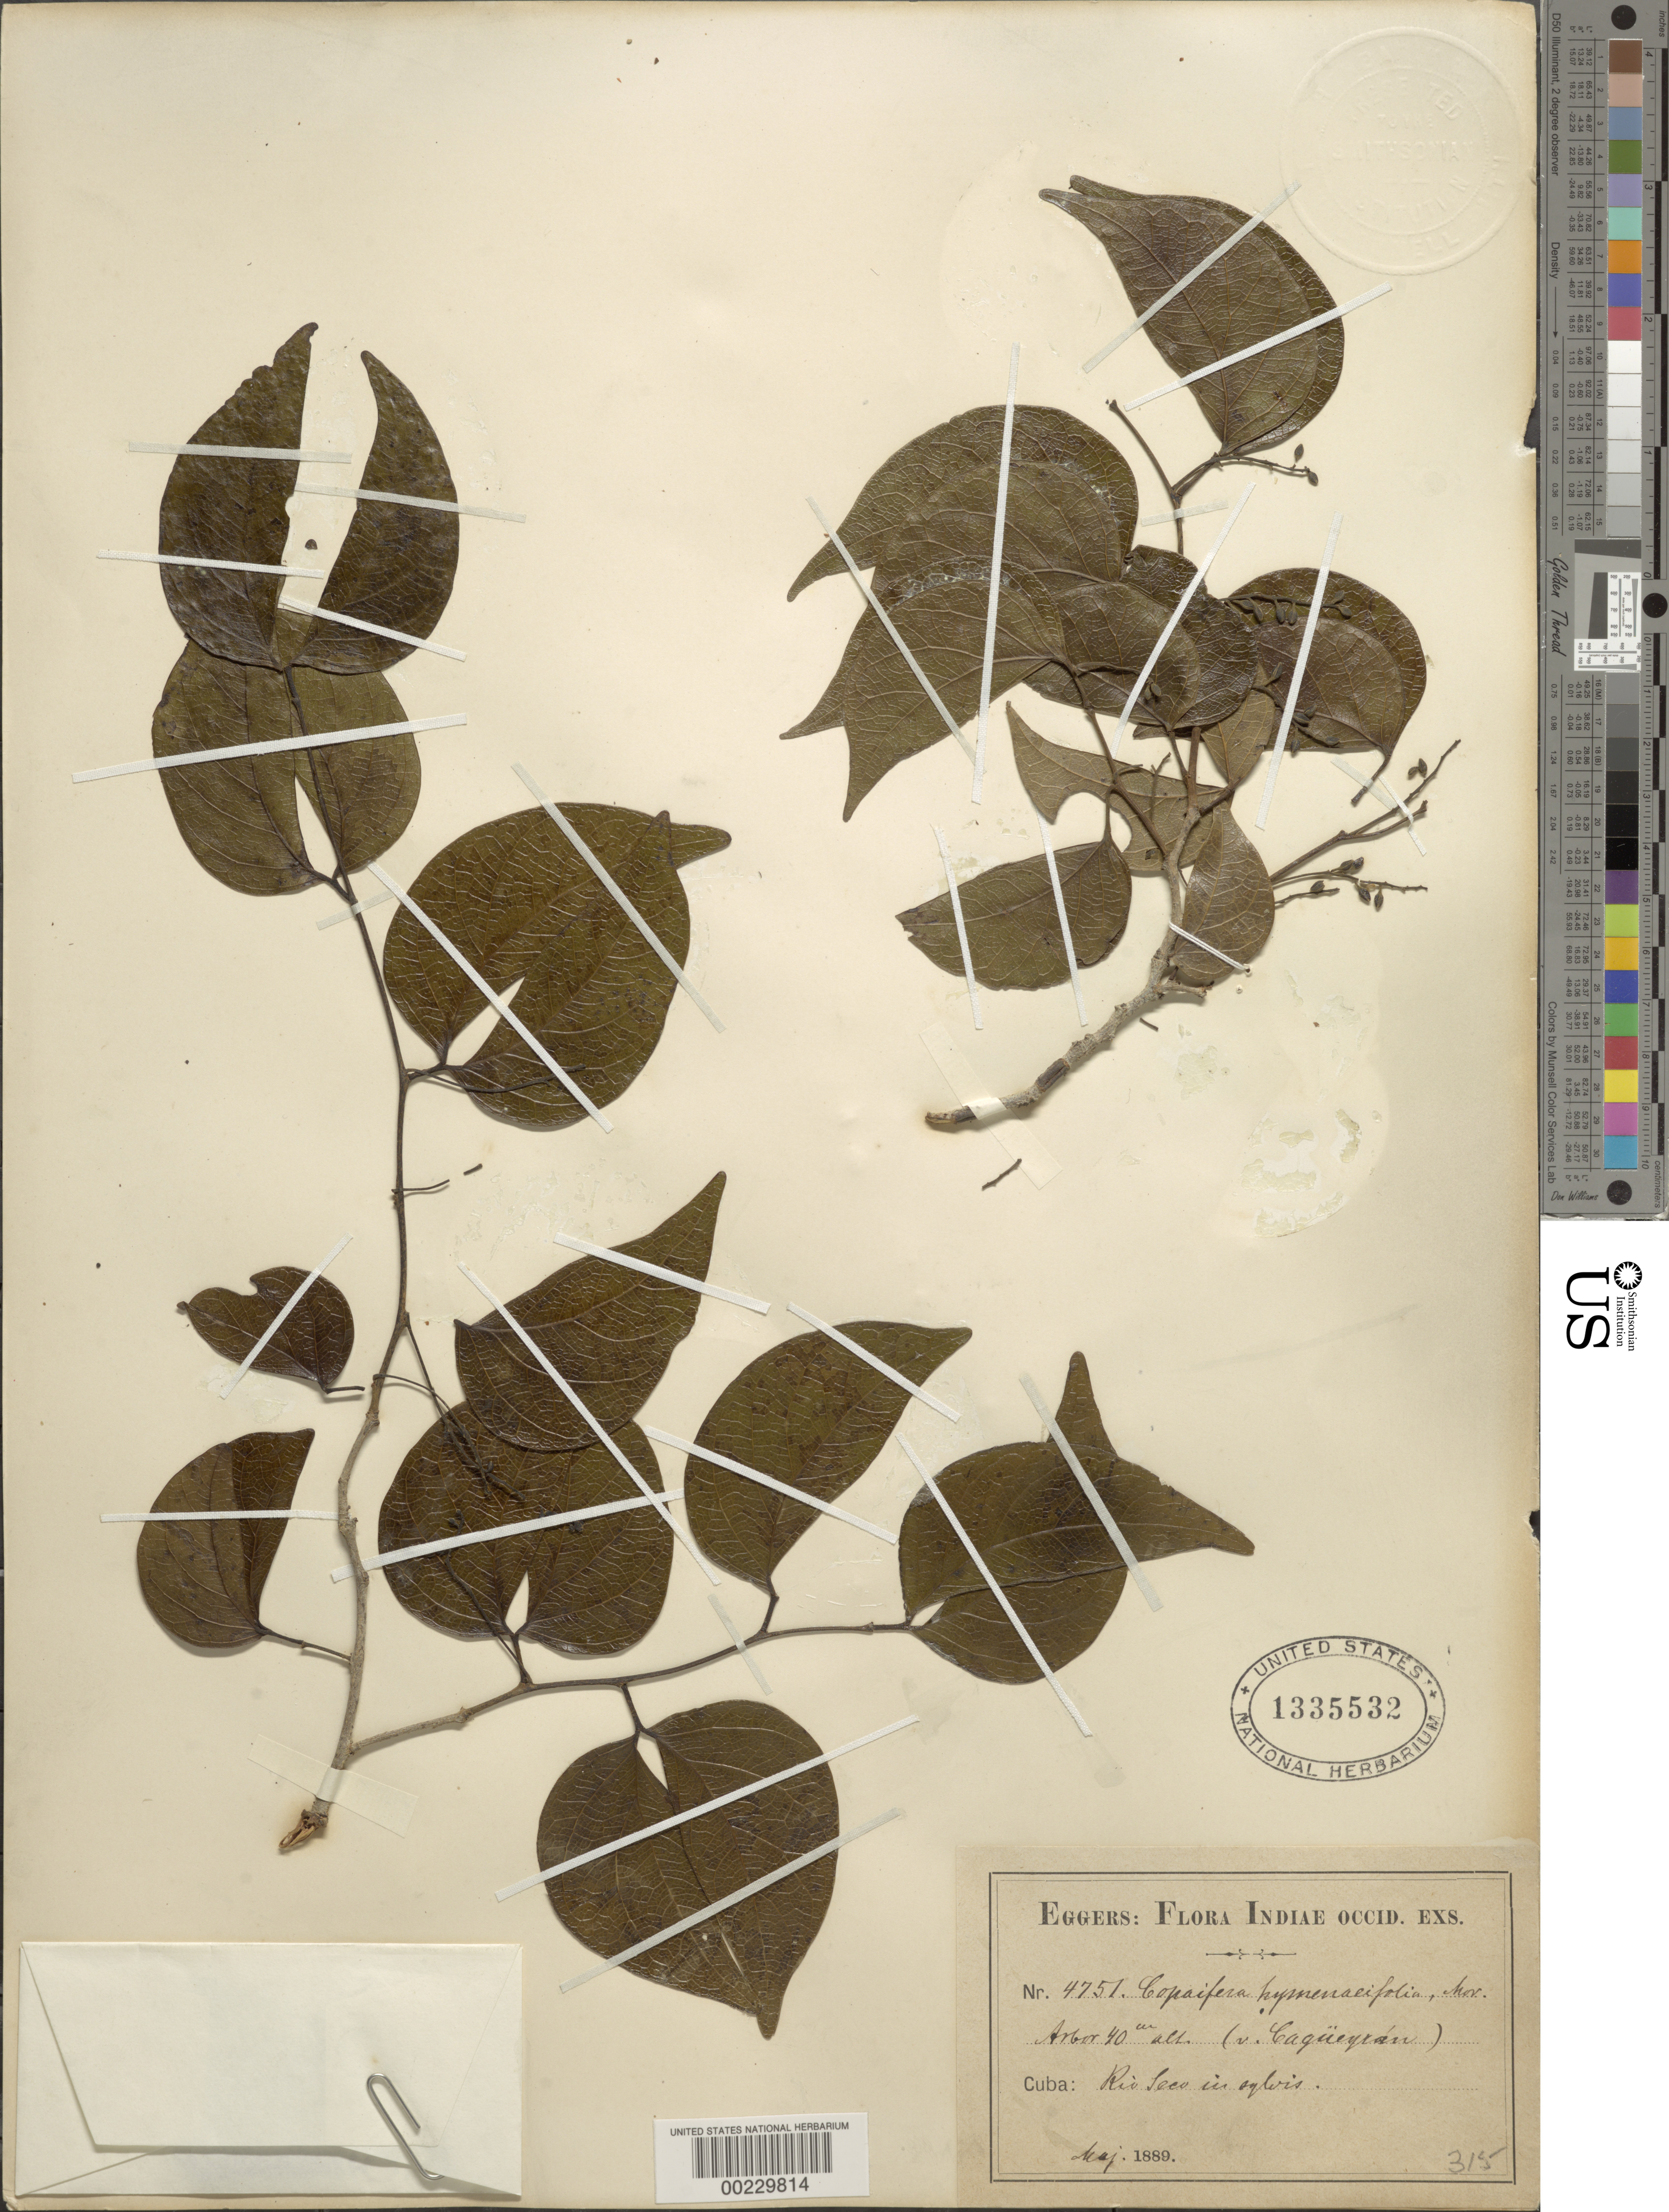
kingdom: Plantae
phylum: Tracheophyta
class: Magnoliopsida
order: Fabales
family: Fabaceae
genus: Copaifera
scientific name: Copaifera hymenaeifolia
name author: Moric.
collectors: H. F. A. von Eggers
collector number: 4751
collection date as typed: May 1889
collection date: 1889-05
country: Cuba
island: Greater Antilles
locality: Rio Teco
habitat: Woods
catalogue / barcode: US 1335532